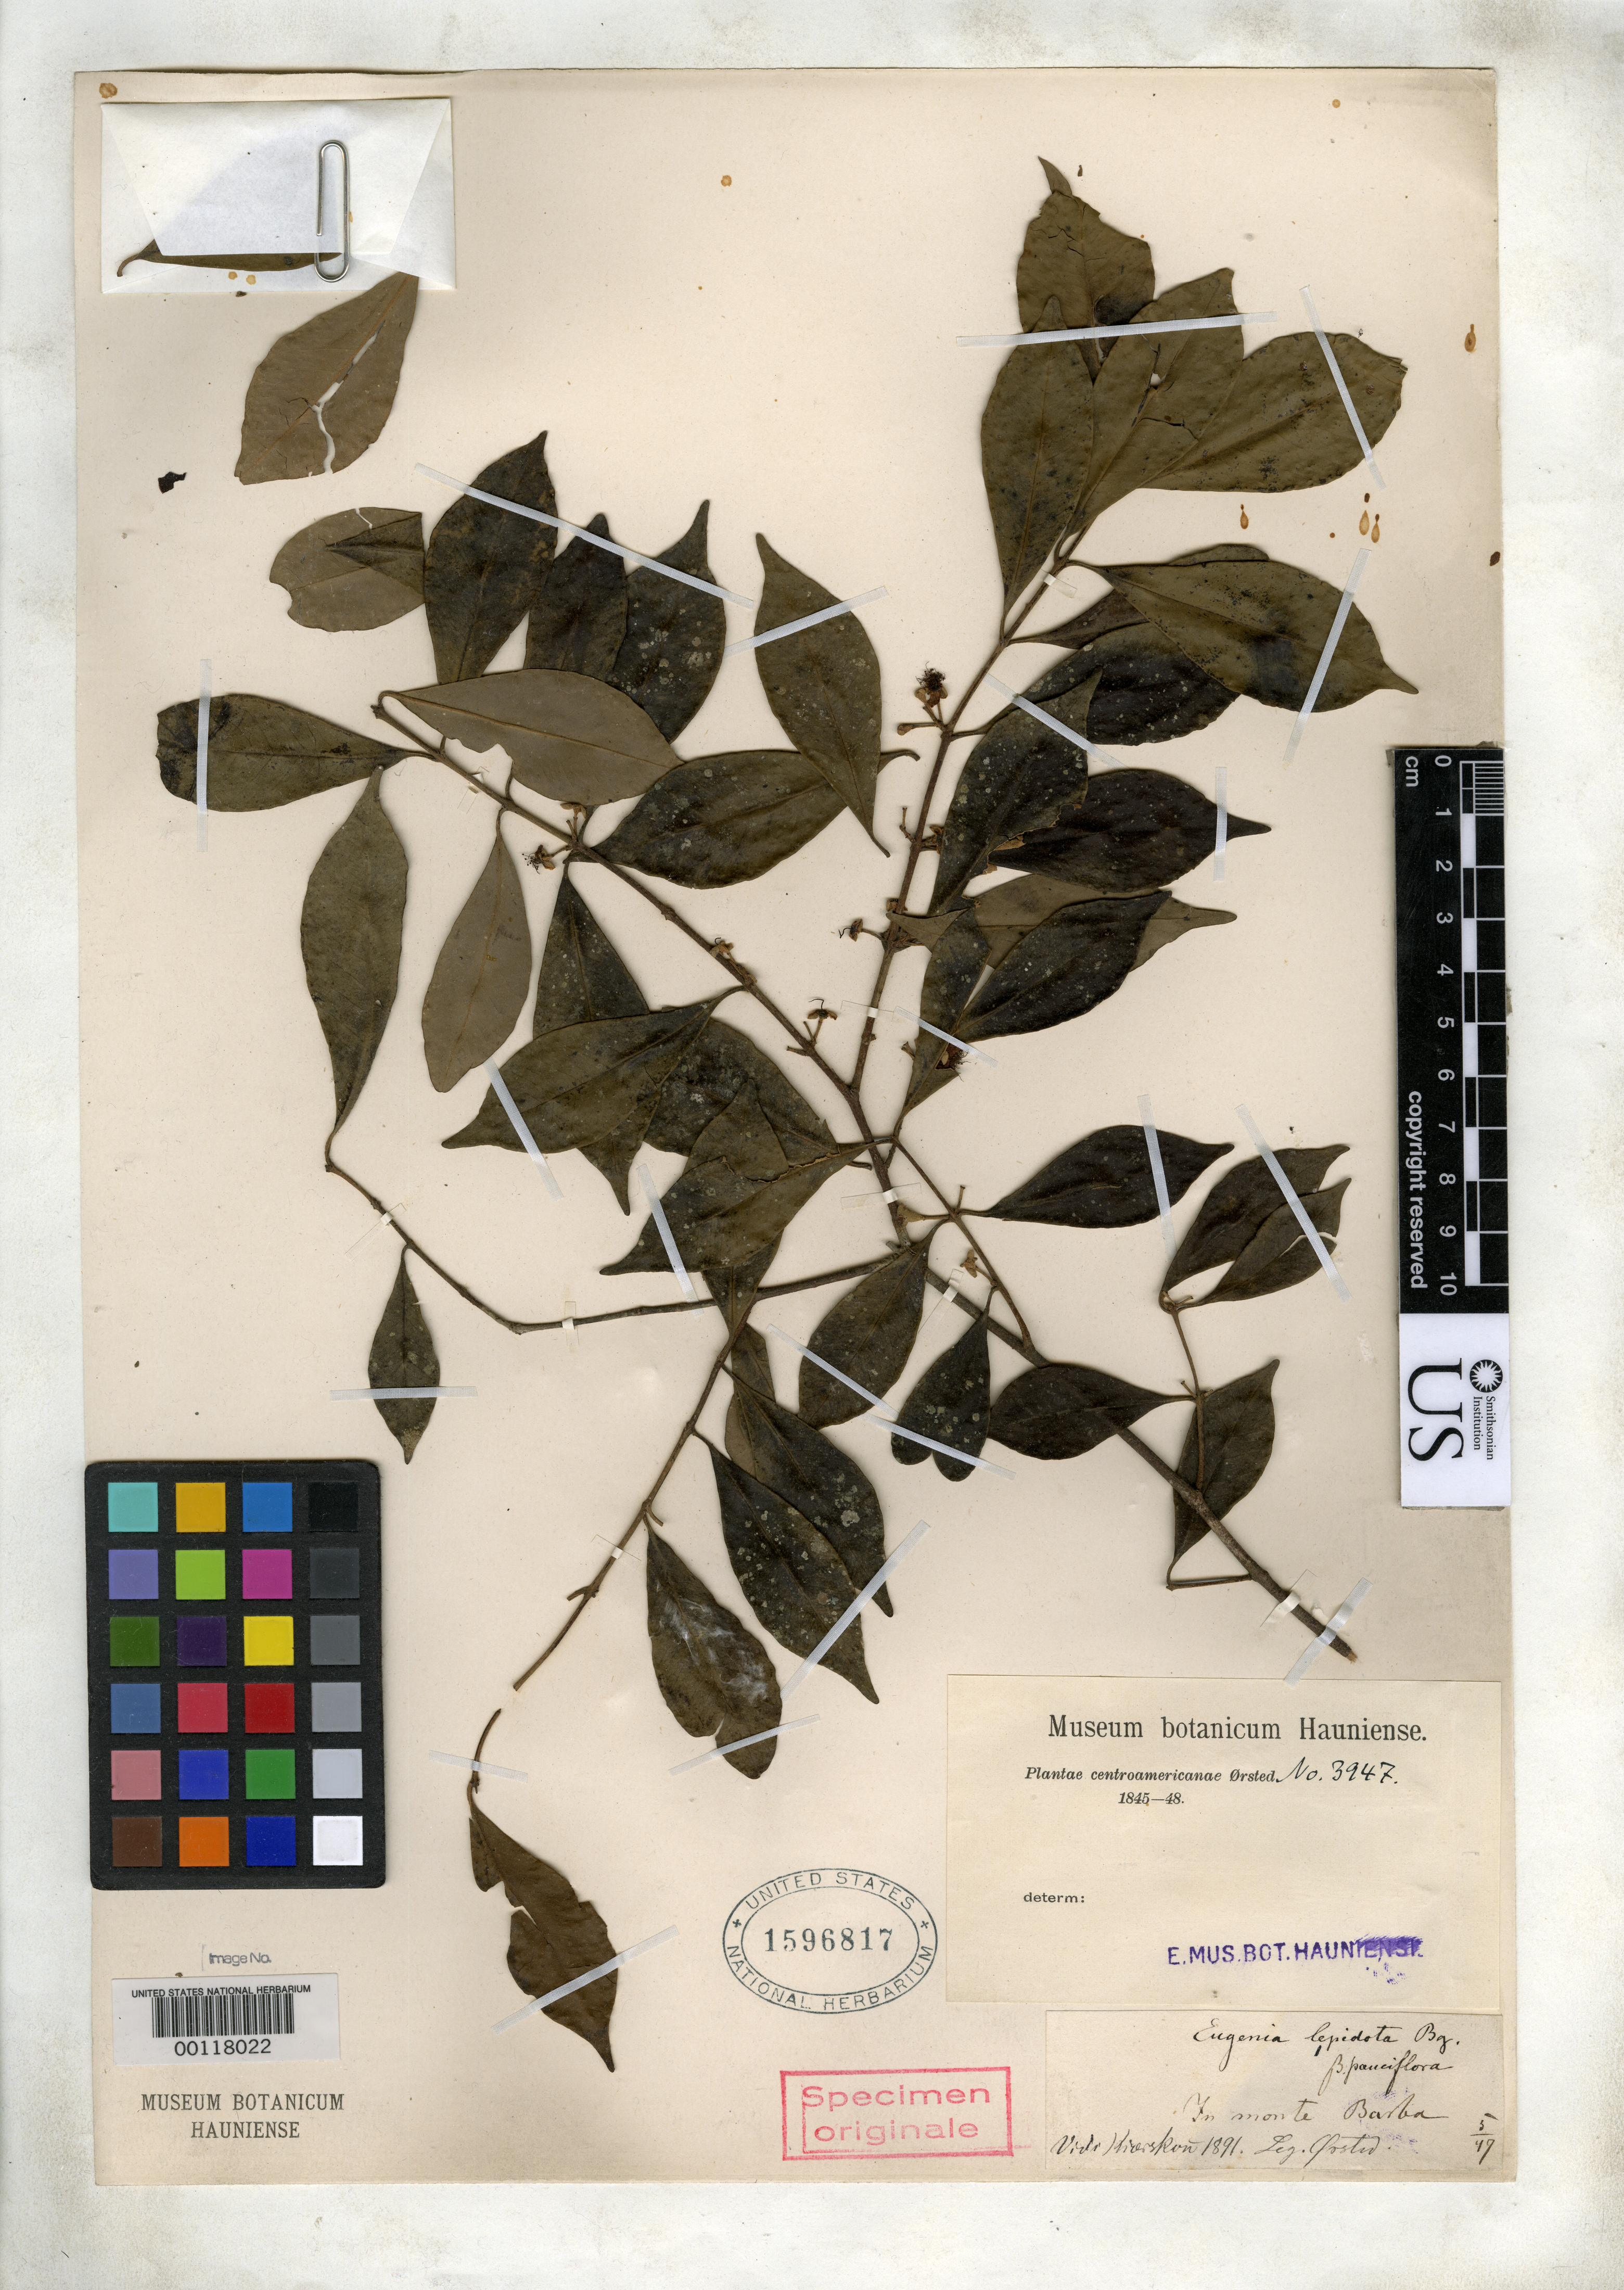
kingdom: Plantae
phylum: Tracheophyta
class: Magnoliopsida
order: Myrtales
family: Myrtaceae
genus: Eugenia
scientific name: Eugenia lepidota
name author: O. Berg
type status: Type Collection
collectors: A. S. Oersted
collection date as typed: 1891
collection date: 1891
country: Costa Rica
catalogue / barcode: US 1596817